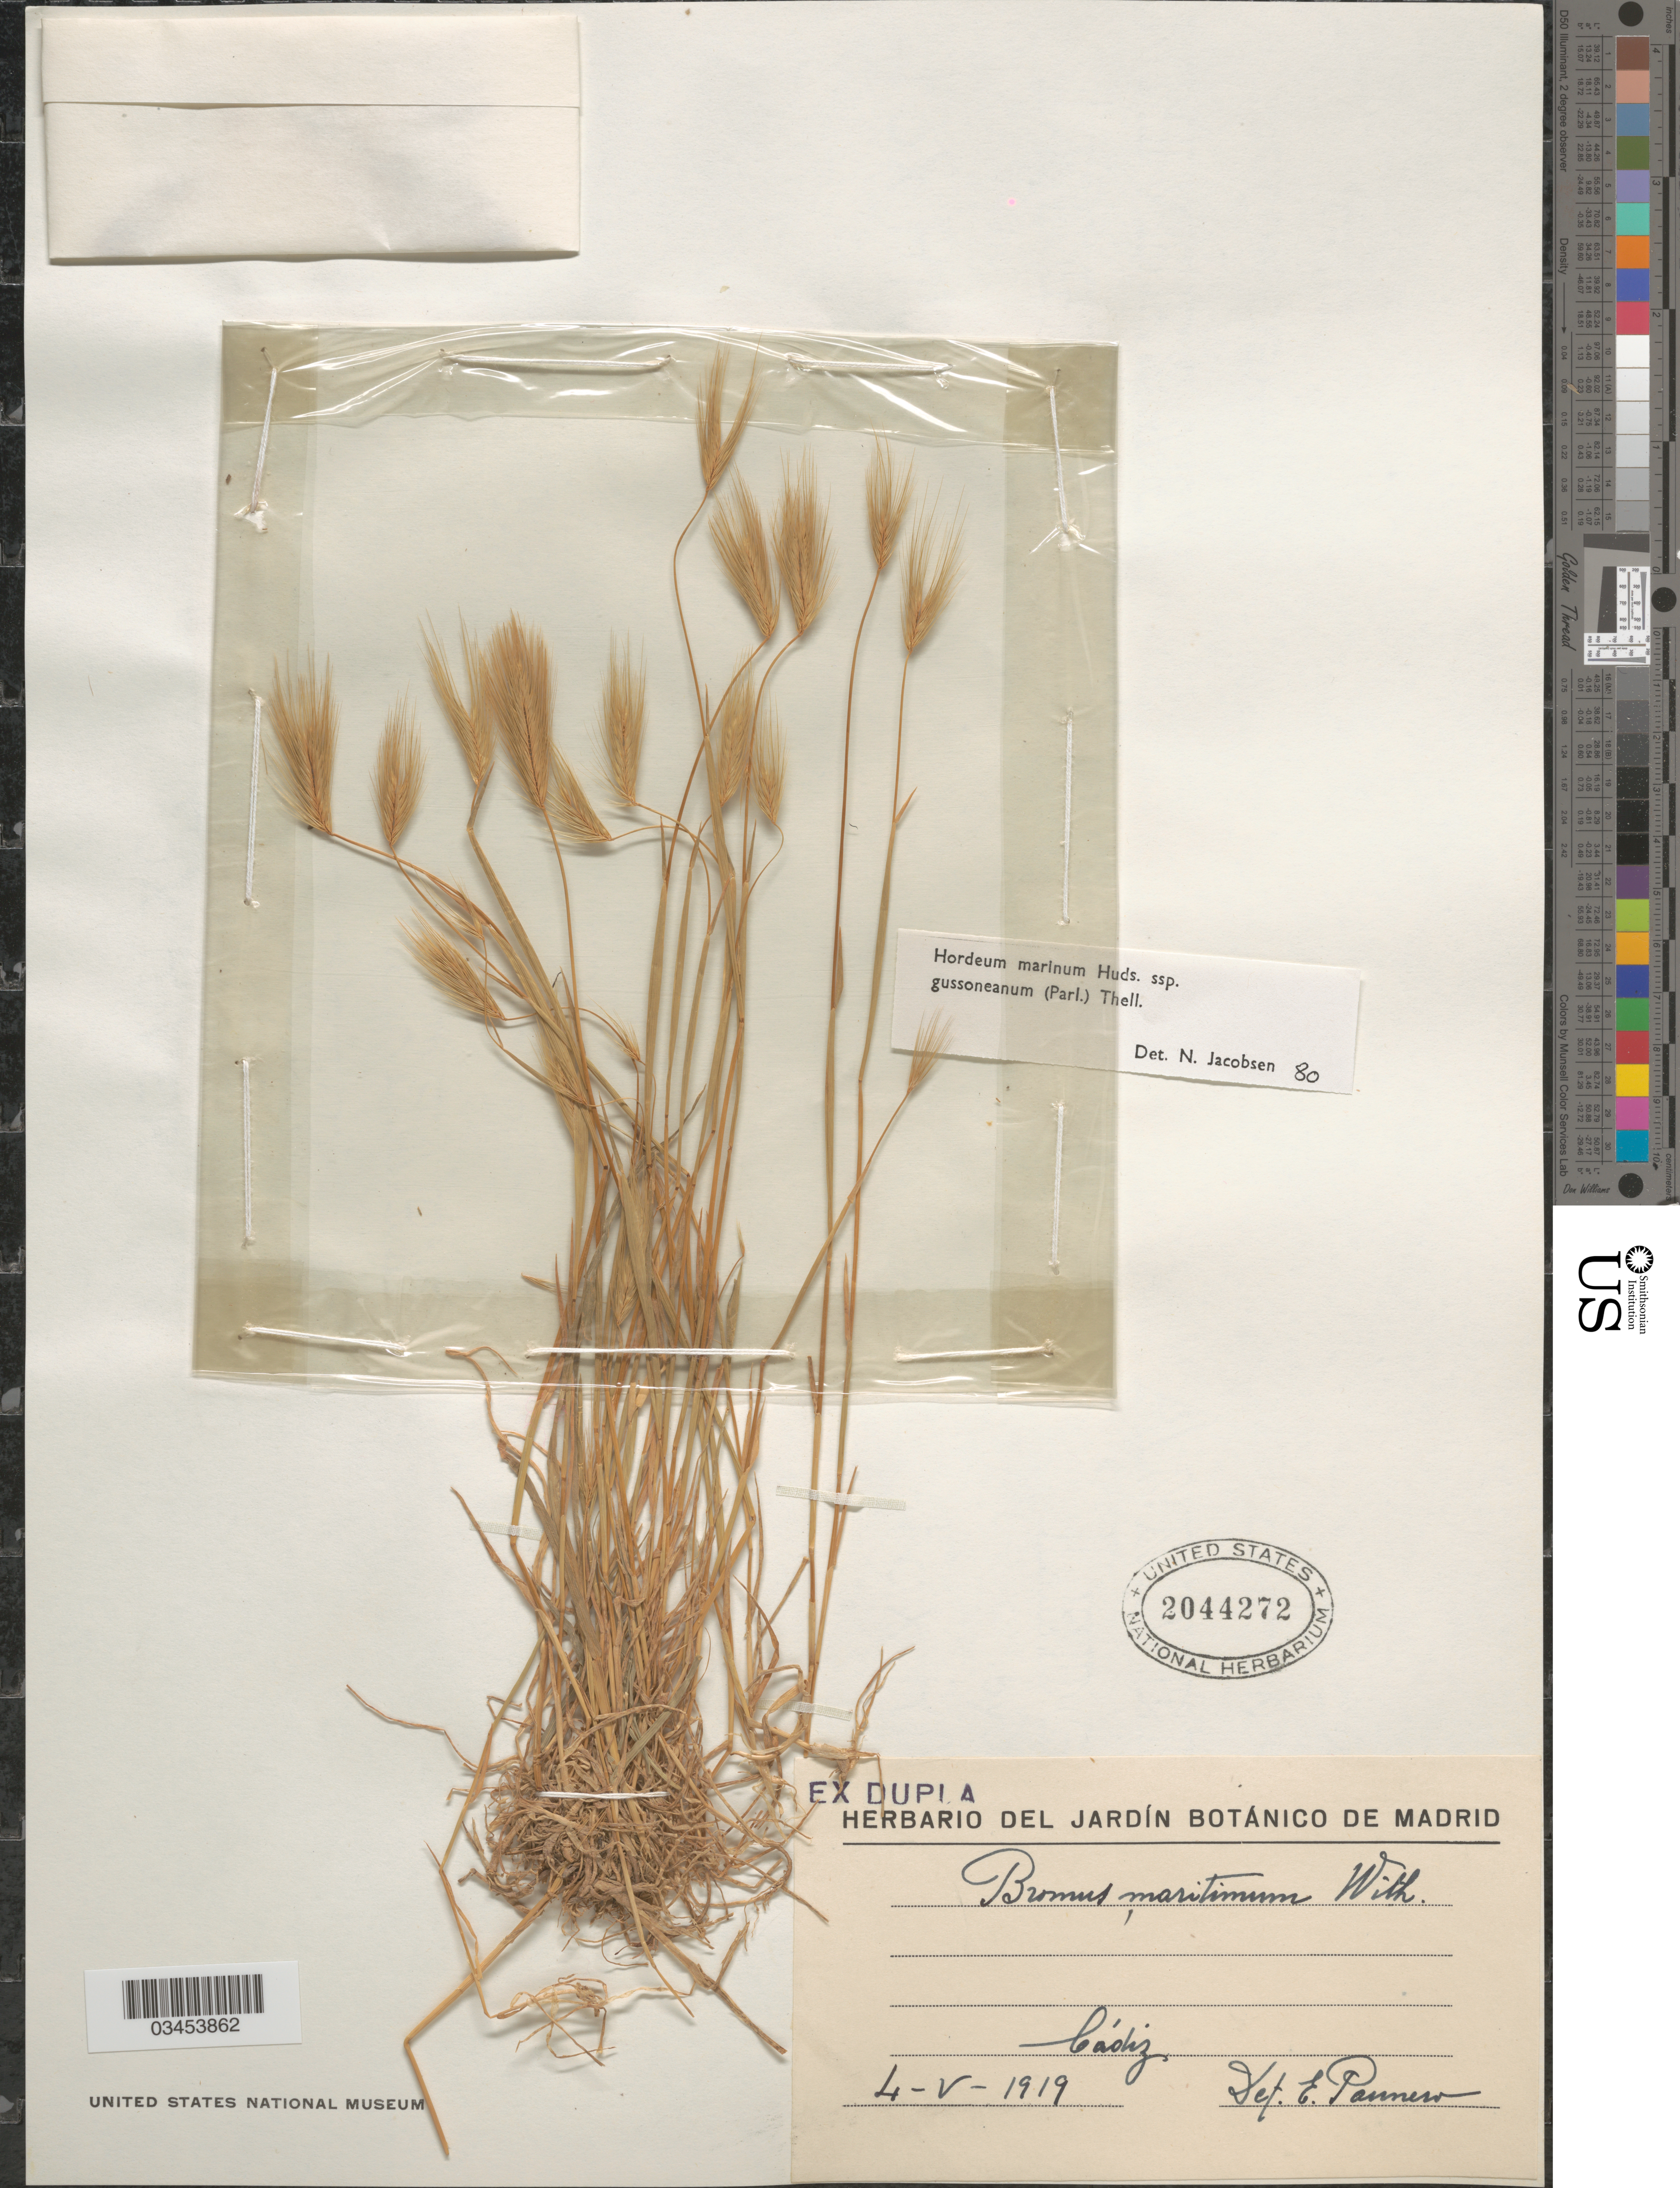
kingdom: Plantae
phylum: Tracheophyta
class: Liliopsida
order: Poales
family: Poaceae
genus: Hordeum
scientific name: Hordeum marinum subsp. gussoneanum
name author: (Parl.) Thell.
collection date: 1919-05-04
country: Spain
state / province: Madrid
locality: Cádiz.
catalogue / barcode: US 2044272